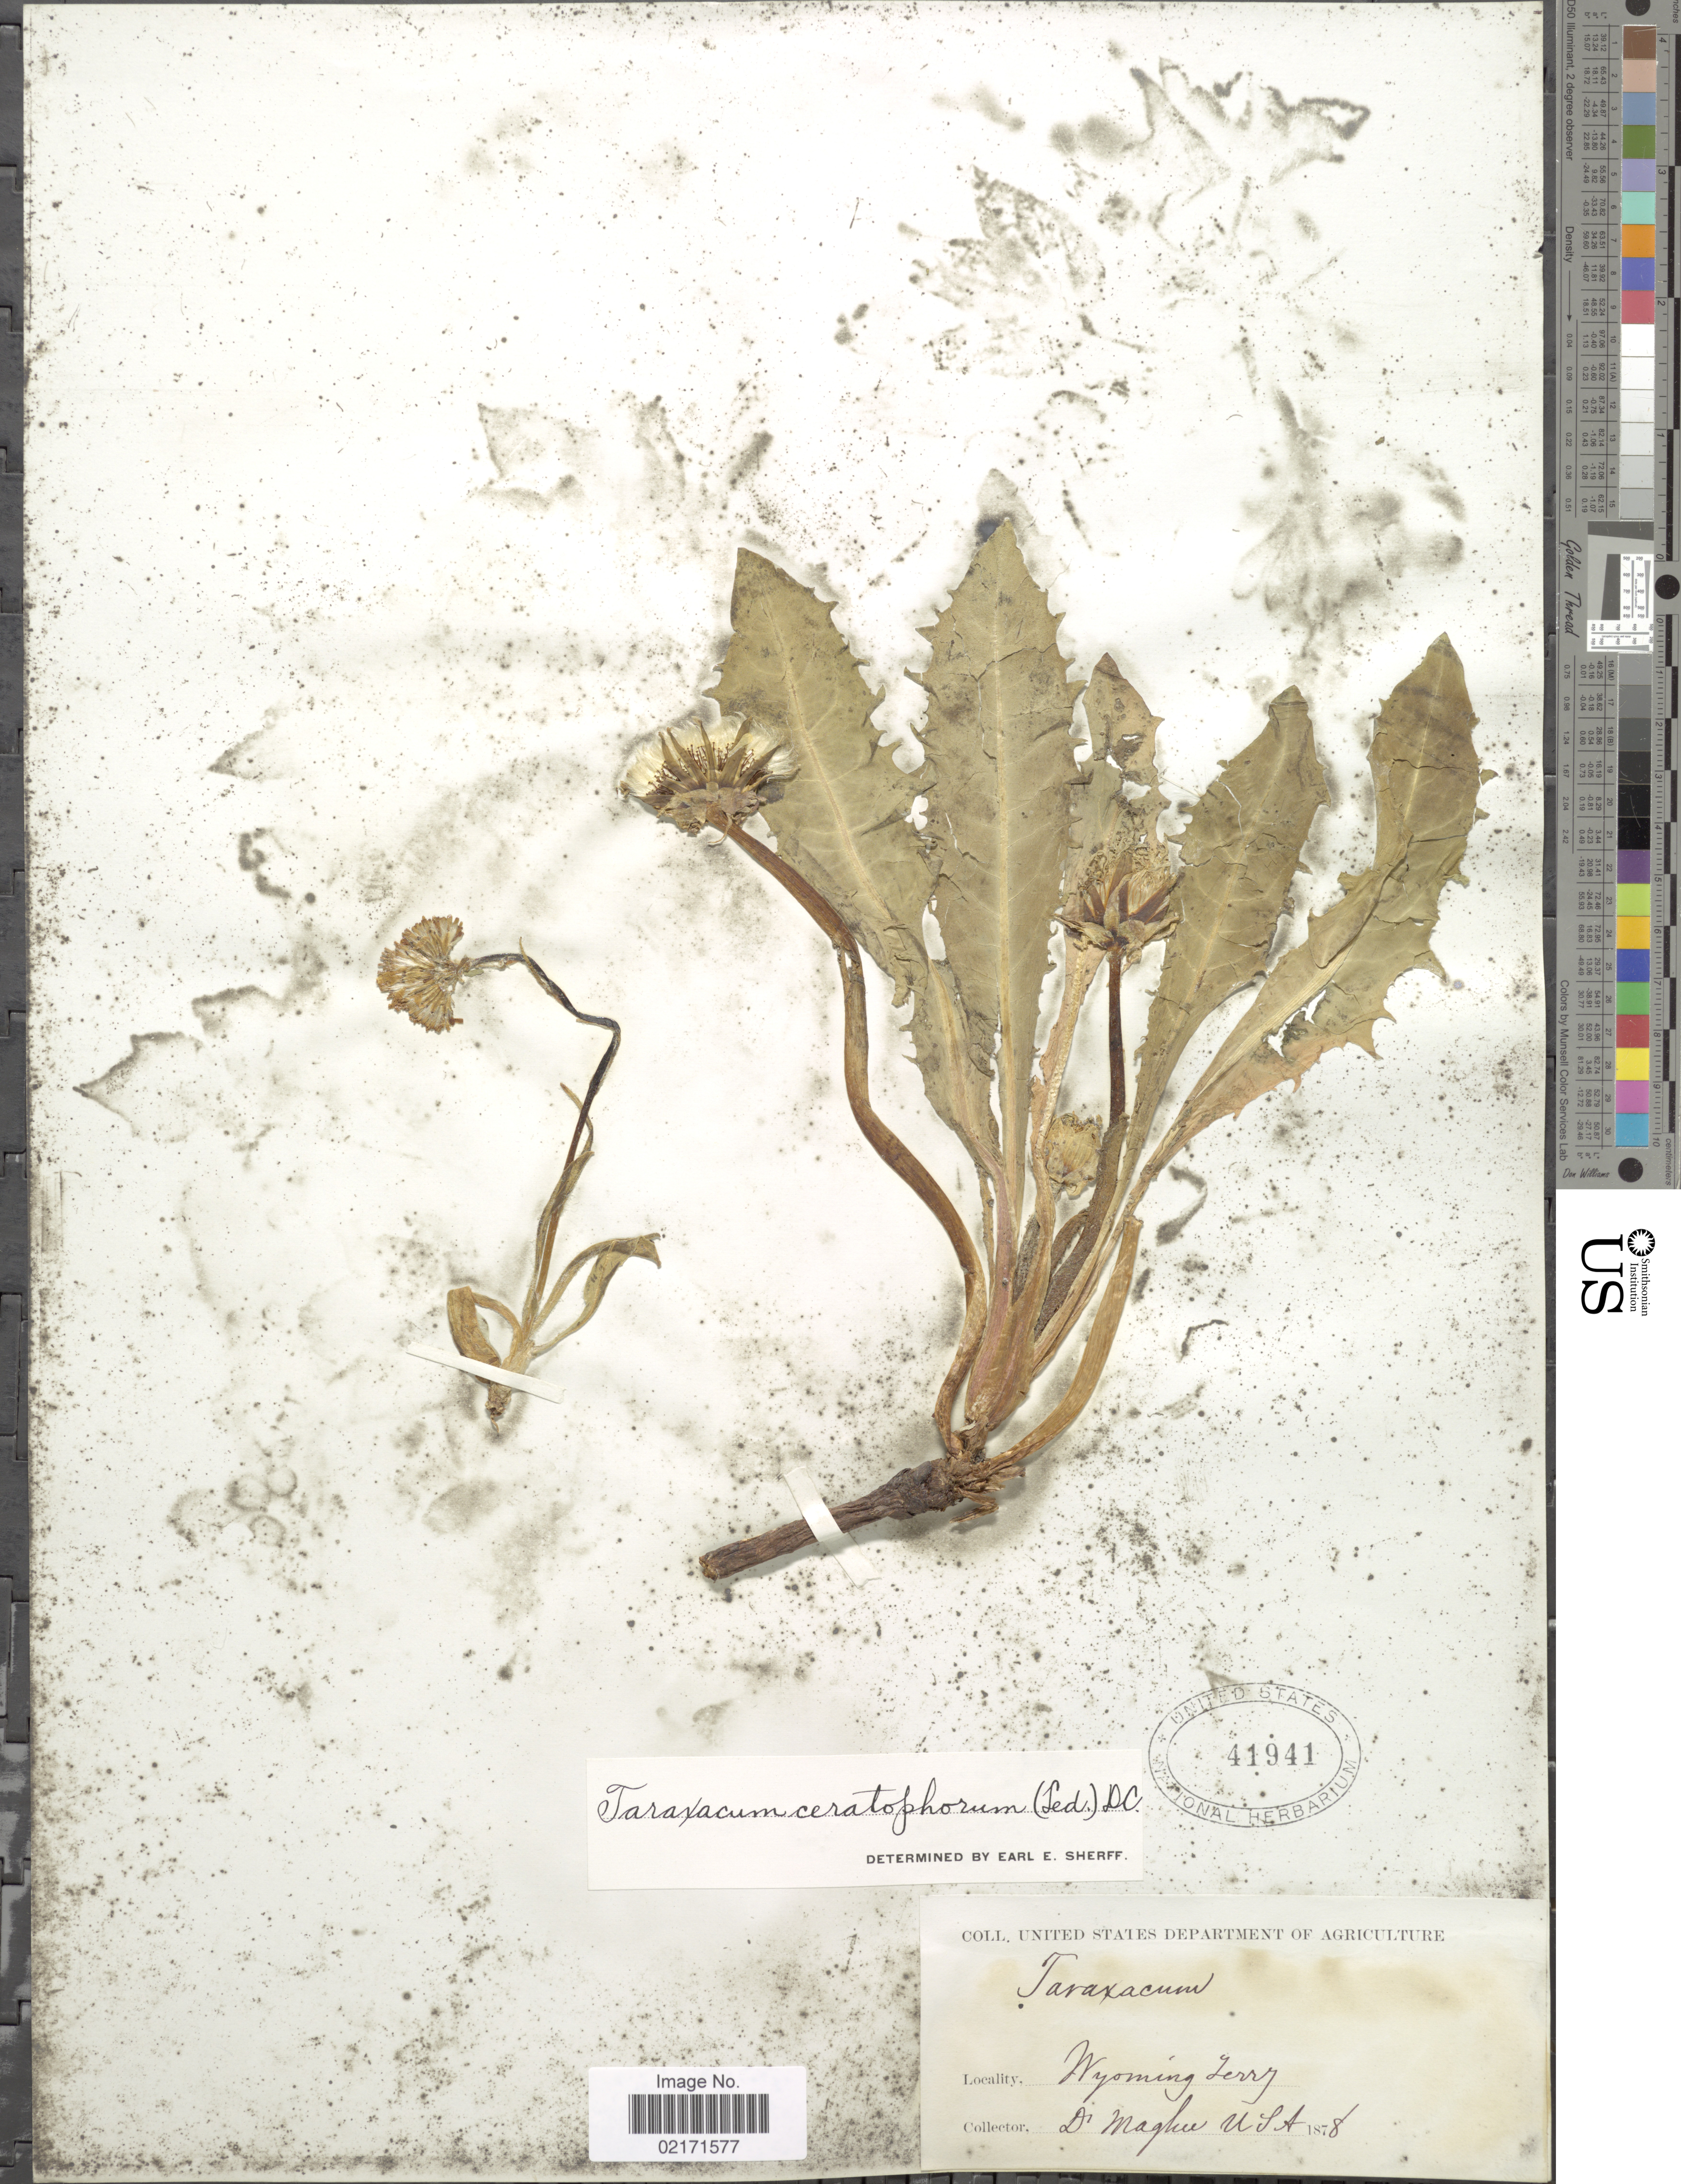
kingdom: Plantae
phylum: Tracheophyta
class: Magnoliopsida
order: Asterales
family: Asteraceae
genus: Taraxacum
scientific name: Taraxacum ceratophorum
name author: (Ledeb.) DC.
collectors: Maghu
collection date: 1878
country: United States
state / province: Wyoming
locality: Wyoming Terr.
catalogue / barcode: US 41941